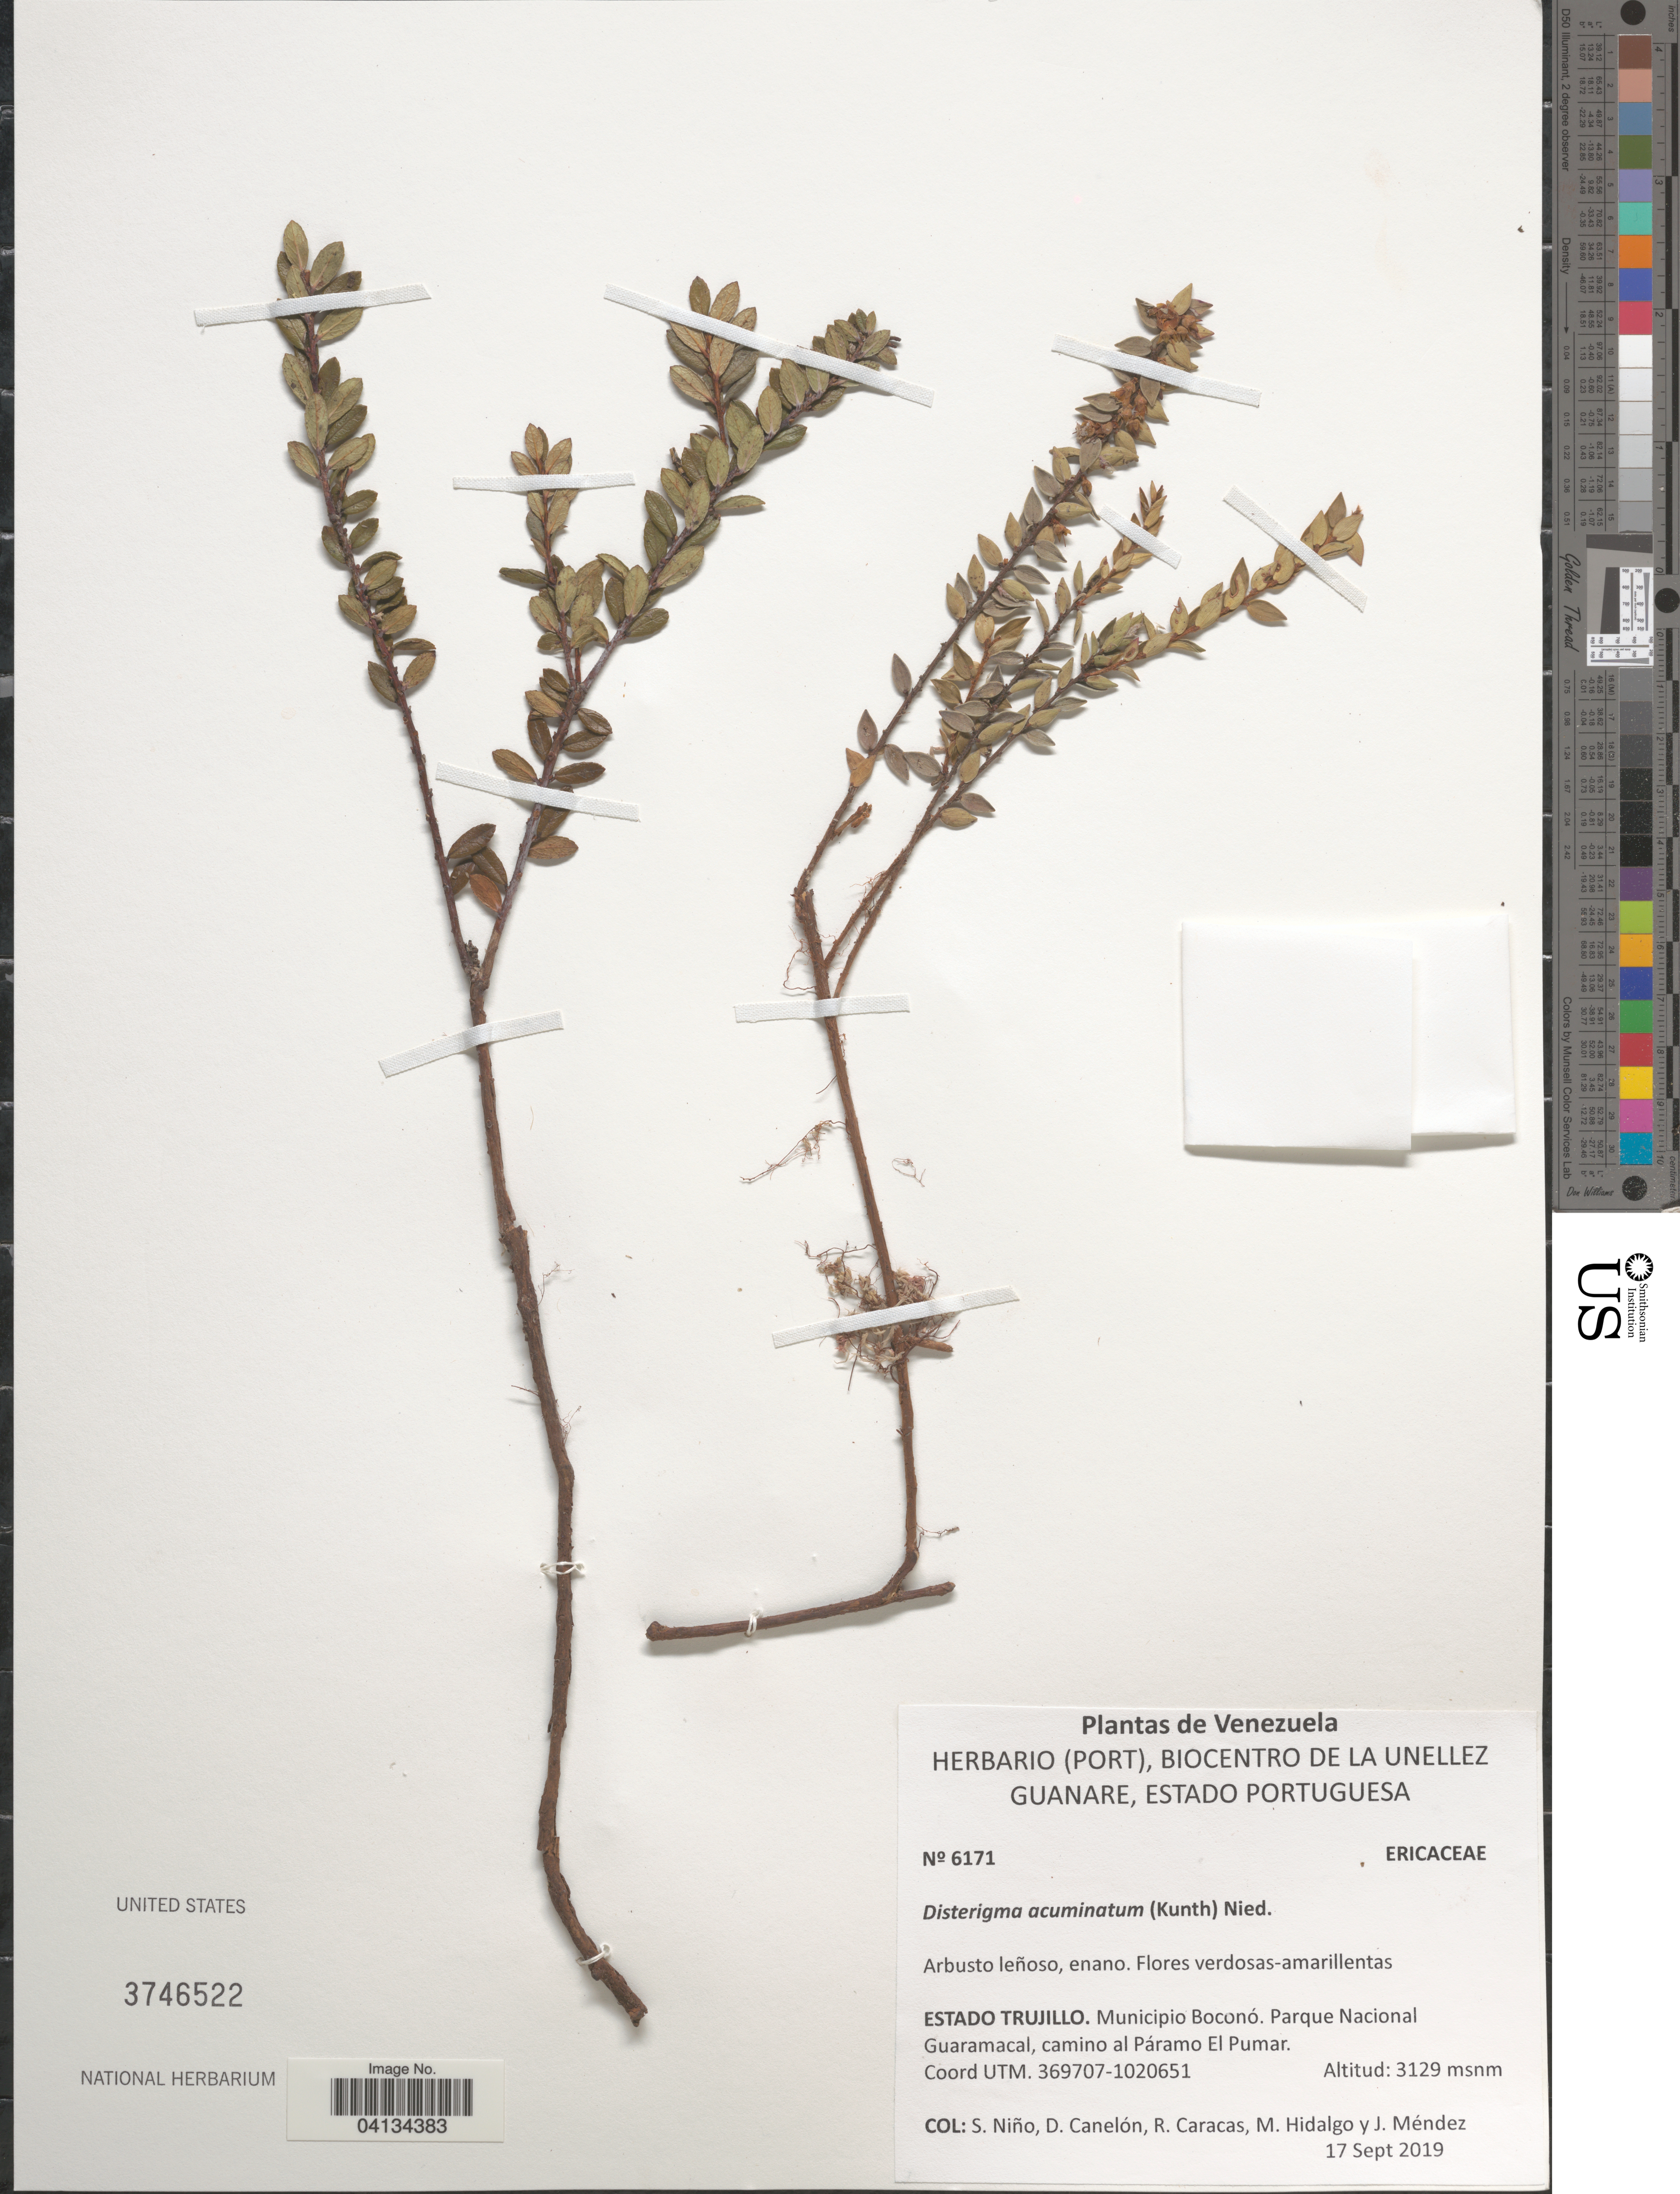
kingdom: Plantae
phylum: Tracheophyta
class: Magnoliopsida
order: Ericales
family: Ericaceae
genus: Disterigma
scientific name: Disterigma acuminatum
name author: (Kunth) Nied.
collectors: S. M. Niño, D. Canelón, R. Caracas, M. Hidalgo & J. Mendez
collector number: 6171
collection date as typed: Transcribed d/m/y: 17/9/2019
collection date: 2019-09-17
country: Venezuela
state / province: Trujillo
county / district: Boconó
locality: Parque Nacional Guaramacal, camino al Páramo El Pumar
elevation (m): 3129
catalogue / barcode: US 3746522